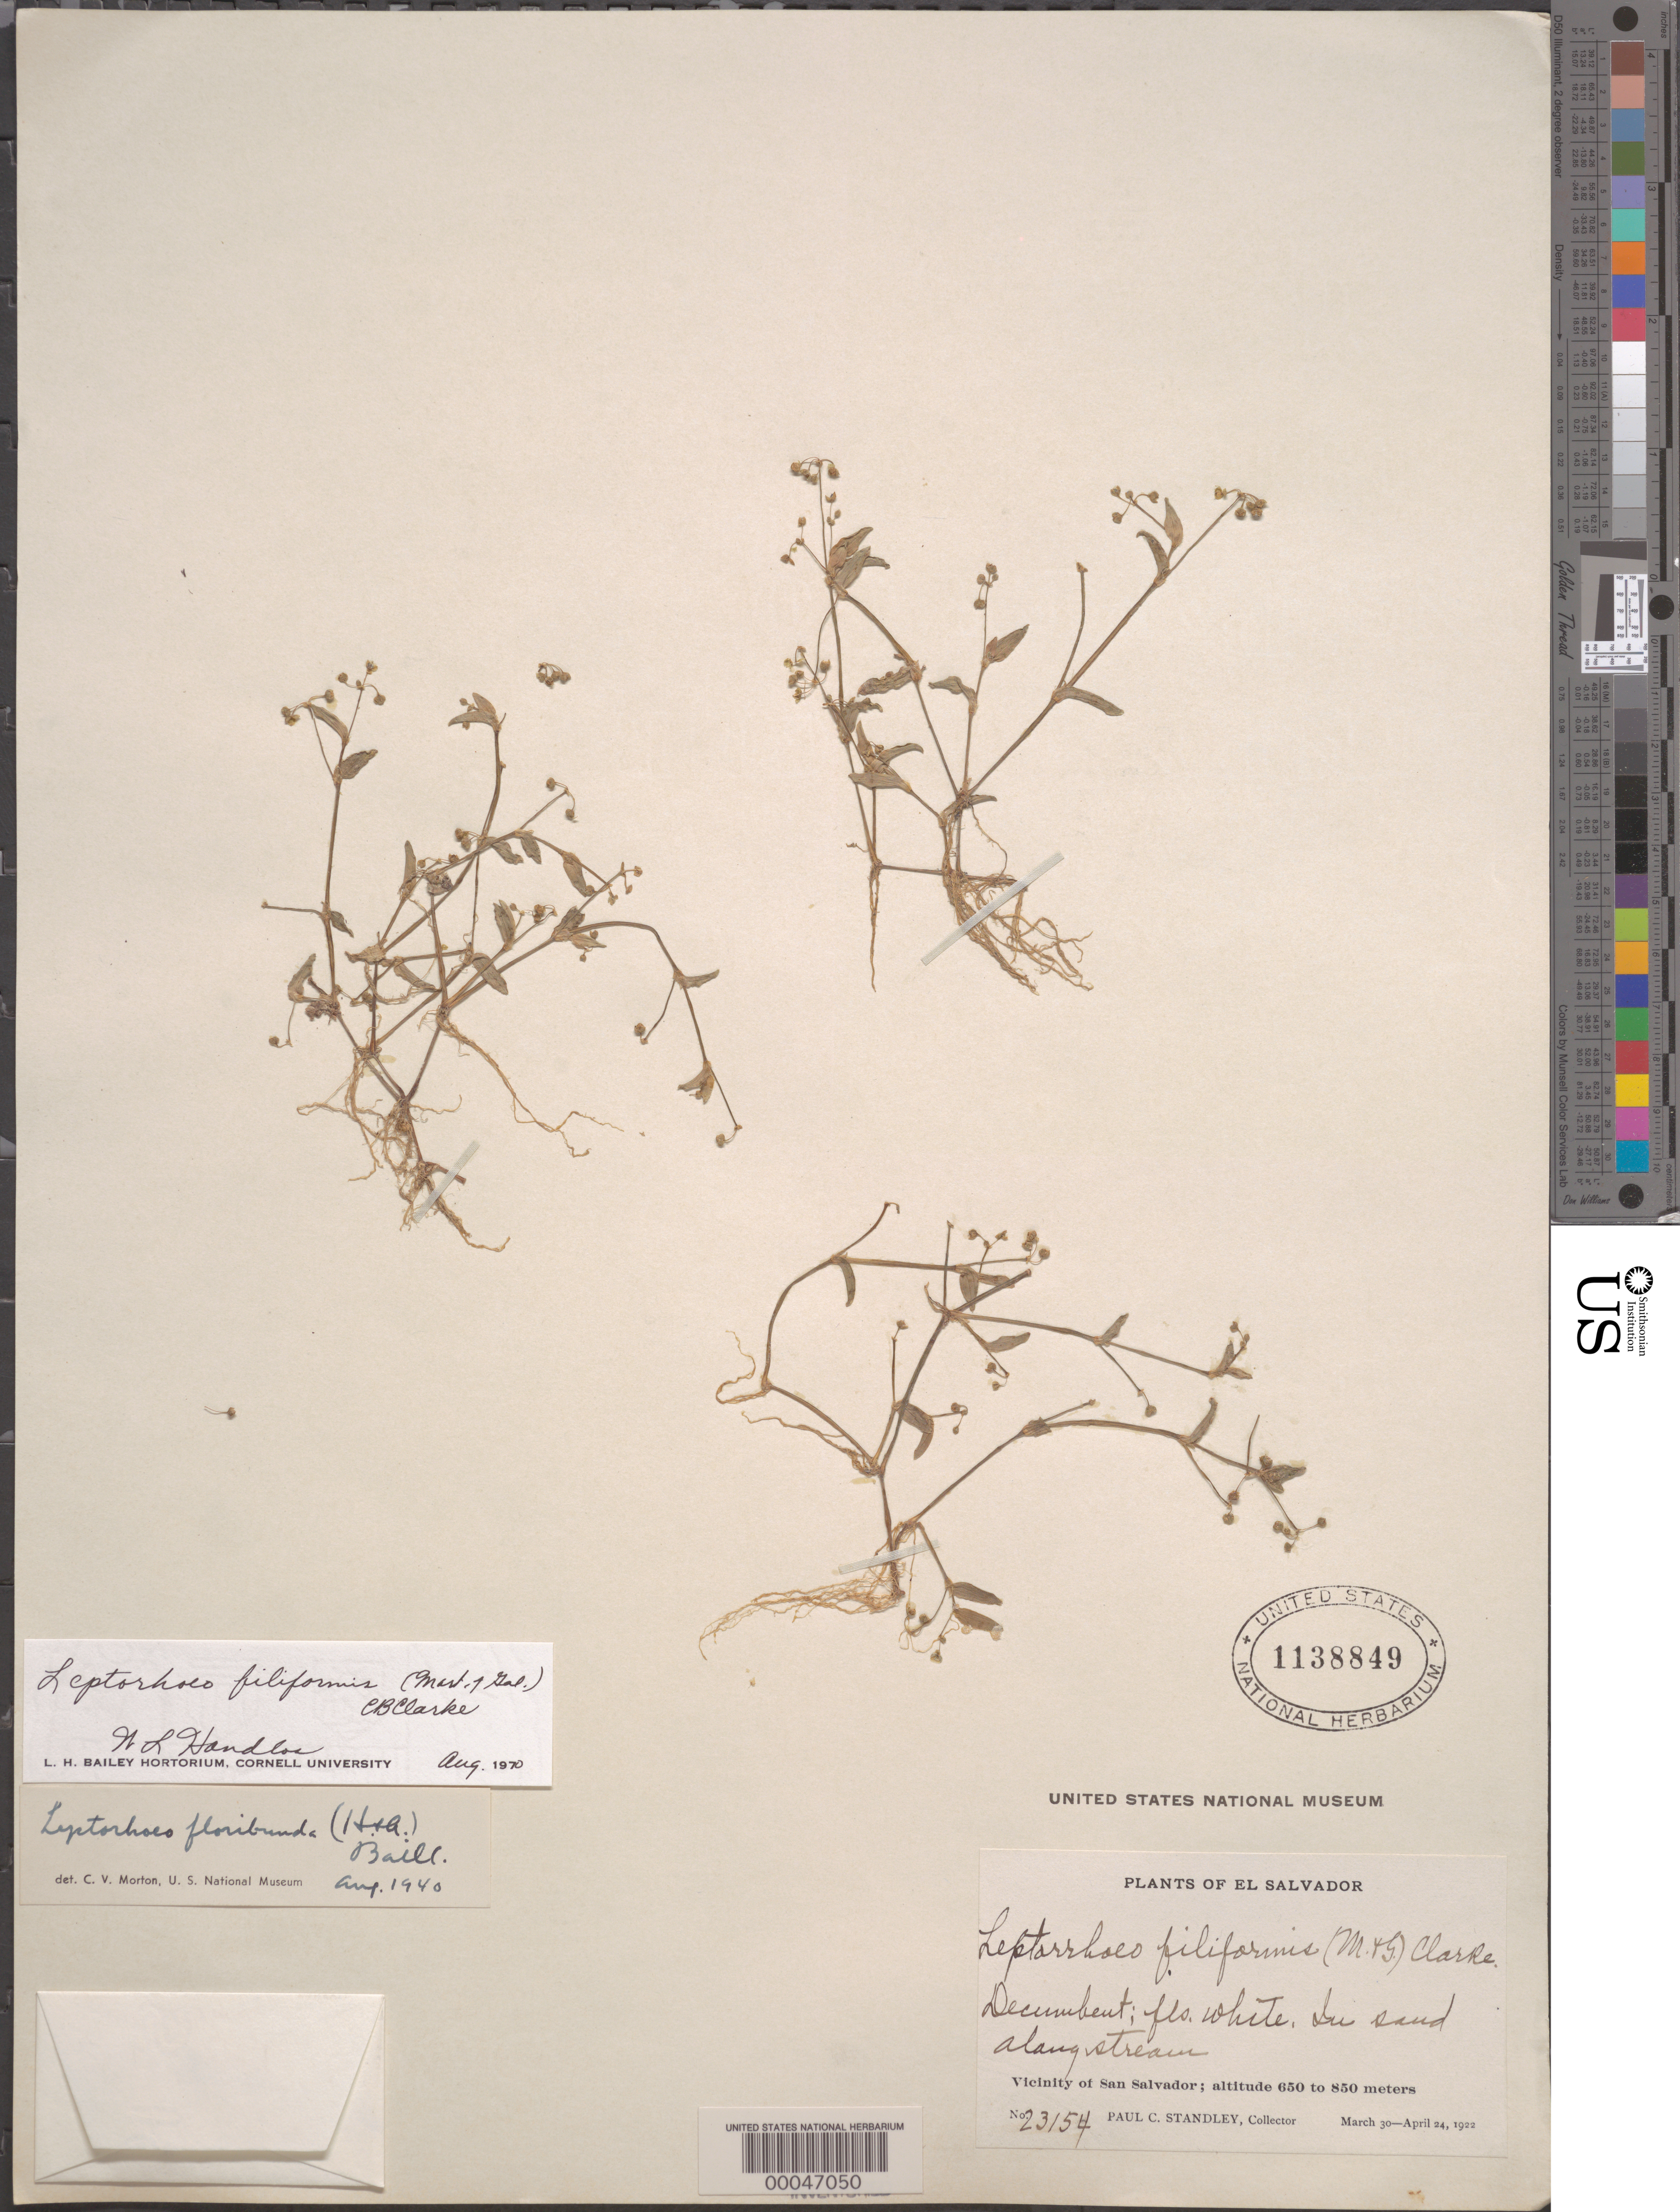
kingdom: Plantae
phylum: Tracheophyta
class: Liliopsida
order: Commelinales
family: Commelinaceae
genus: Callisia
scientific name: Callisia filiformis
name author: (M. Martens & Galeotti) D.R. Hunt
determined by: Handlos, W. L.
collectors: P. C. Standley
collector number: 23154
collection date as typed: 30 Mar 1922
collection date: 1922-03-30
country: El Salvador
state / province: San Salvador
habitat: Sandy streambank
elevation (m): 650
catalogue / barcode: US 1138849